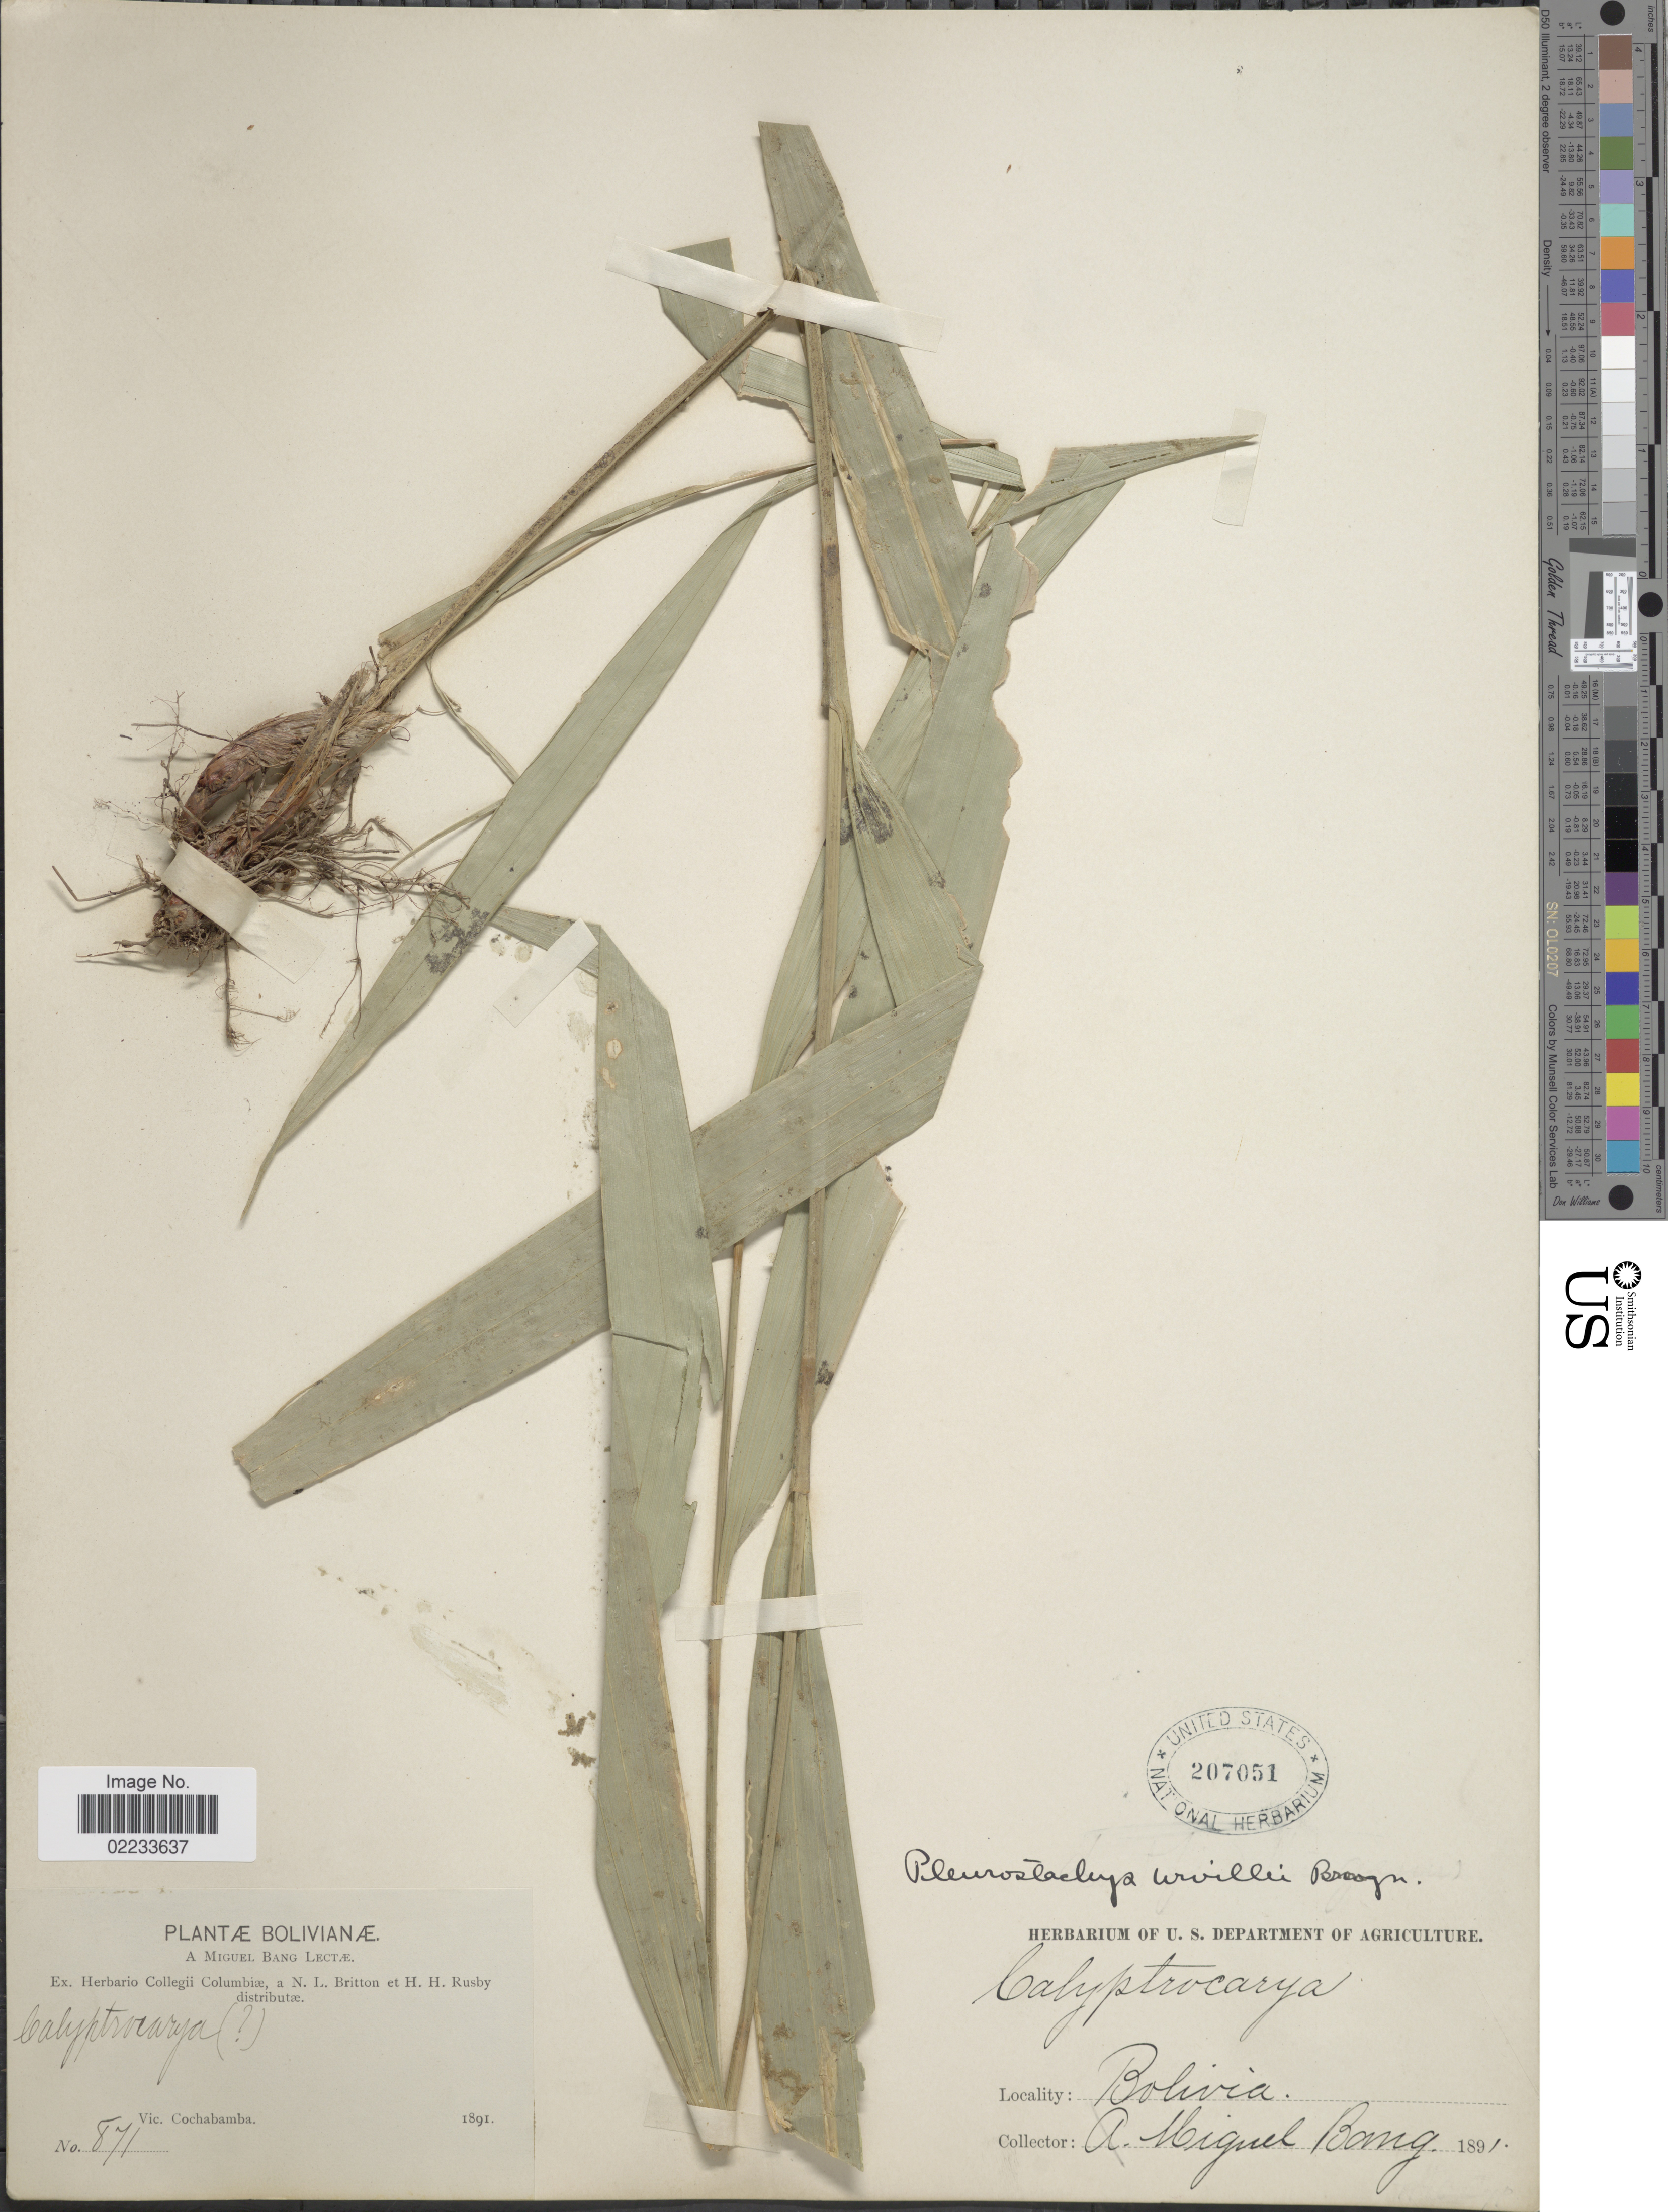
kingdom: Plantae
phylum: Tracheophyta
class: Liliopsida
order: Poales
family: Cyperaceae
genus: Rhynchospora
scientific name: Rhynchospora peruviana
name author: (C.B. Clarke) W.W. Thomas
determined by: Strong, Mark T., (BOT), Smithsonian Institution - National Museum of Natural History (UNITED STATES)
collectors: M. Bang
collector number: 871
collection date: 1891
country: Bolivia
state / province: Cochabamba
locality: Vic Cochabamba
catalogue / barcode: US 207051